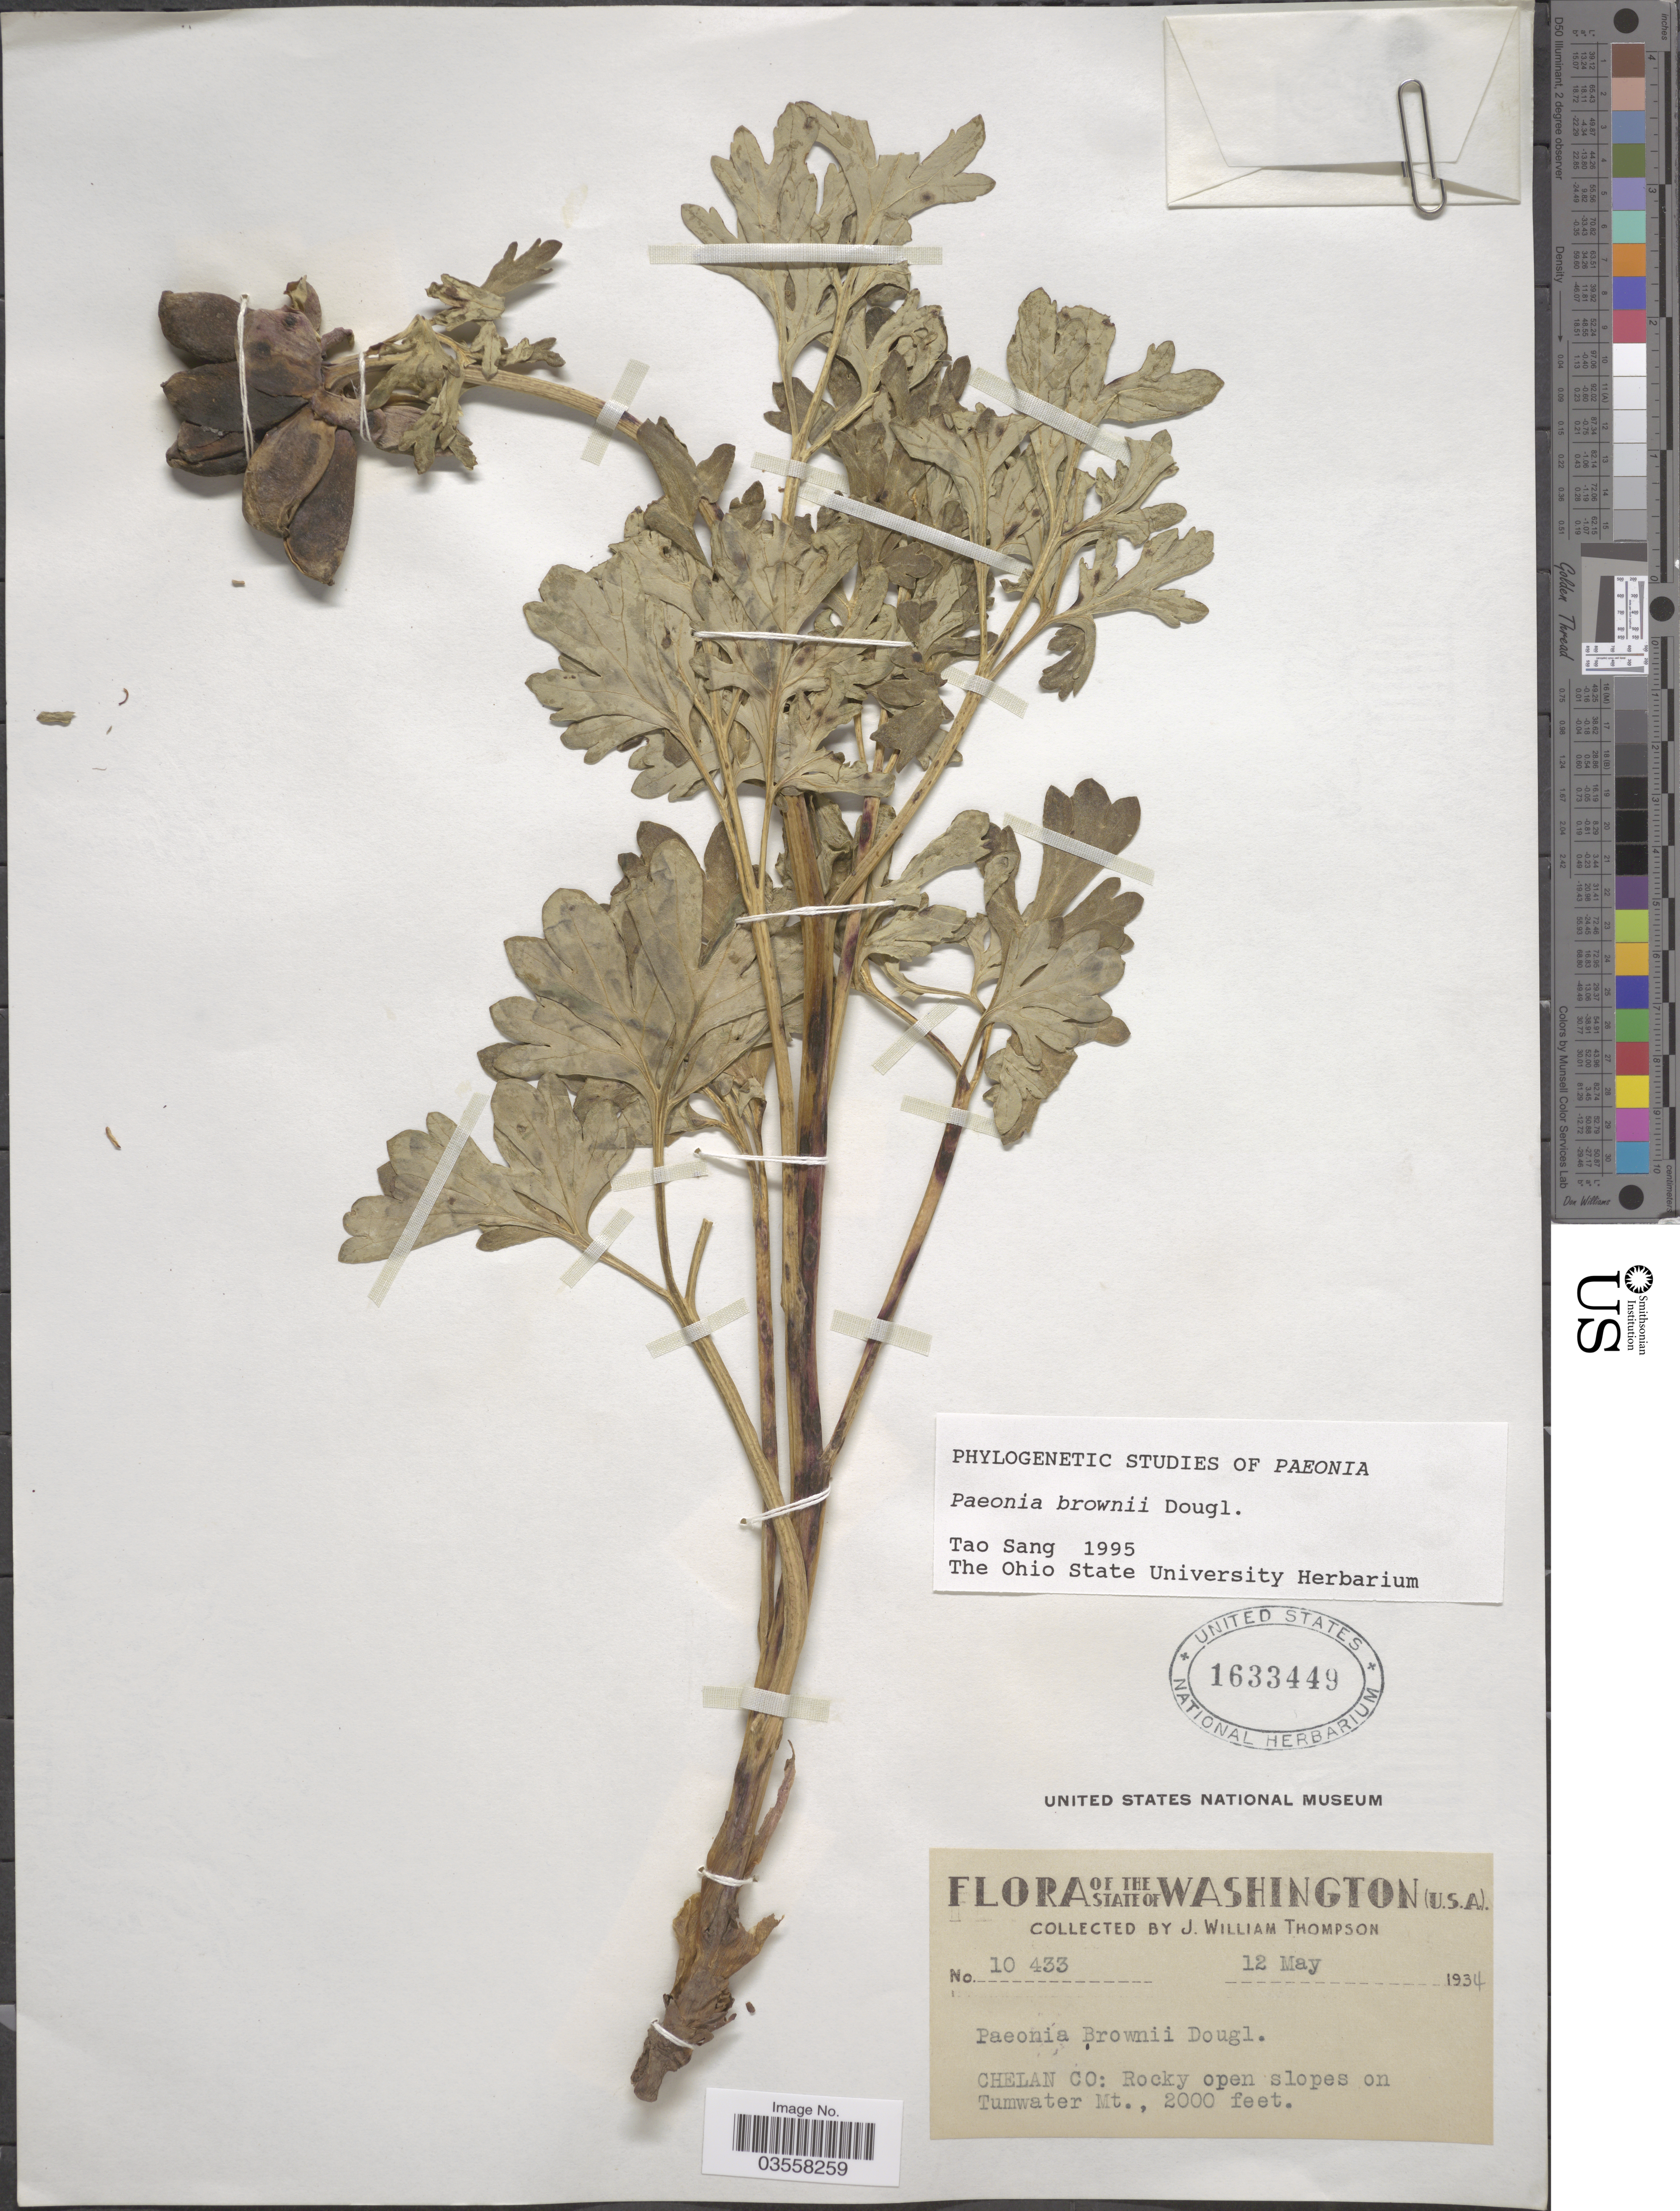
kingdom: Plantae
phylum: Tracheophyta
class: Magnoliopsida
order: Saxifragales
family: Paeoniaceae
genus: Paeonia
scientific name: Paeonia brownii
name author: Douglas ex Hook.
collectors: J. W. Thompson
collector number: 10433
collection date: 1934-05-12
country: United States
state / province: Washington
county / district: Chelan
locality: Chelan Co: Rocky open slopes on Tumwater Mt.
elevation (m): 610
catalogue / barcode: US 1633449